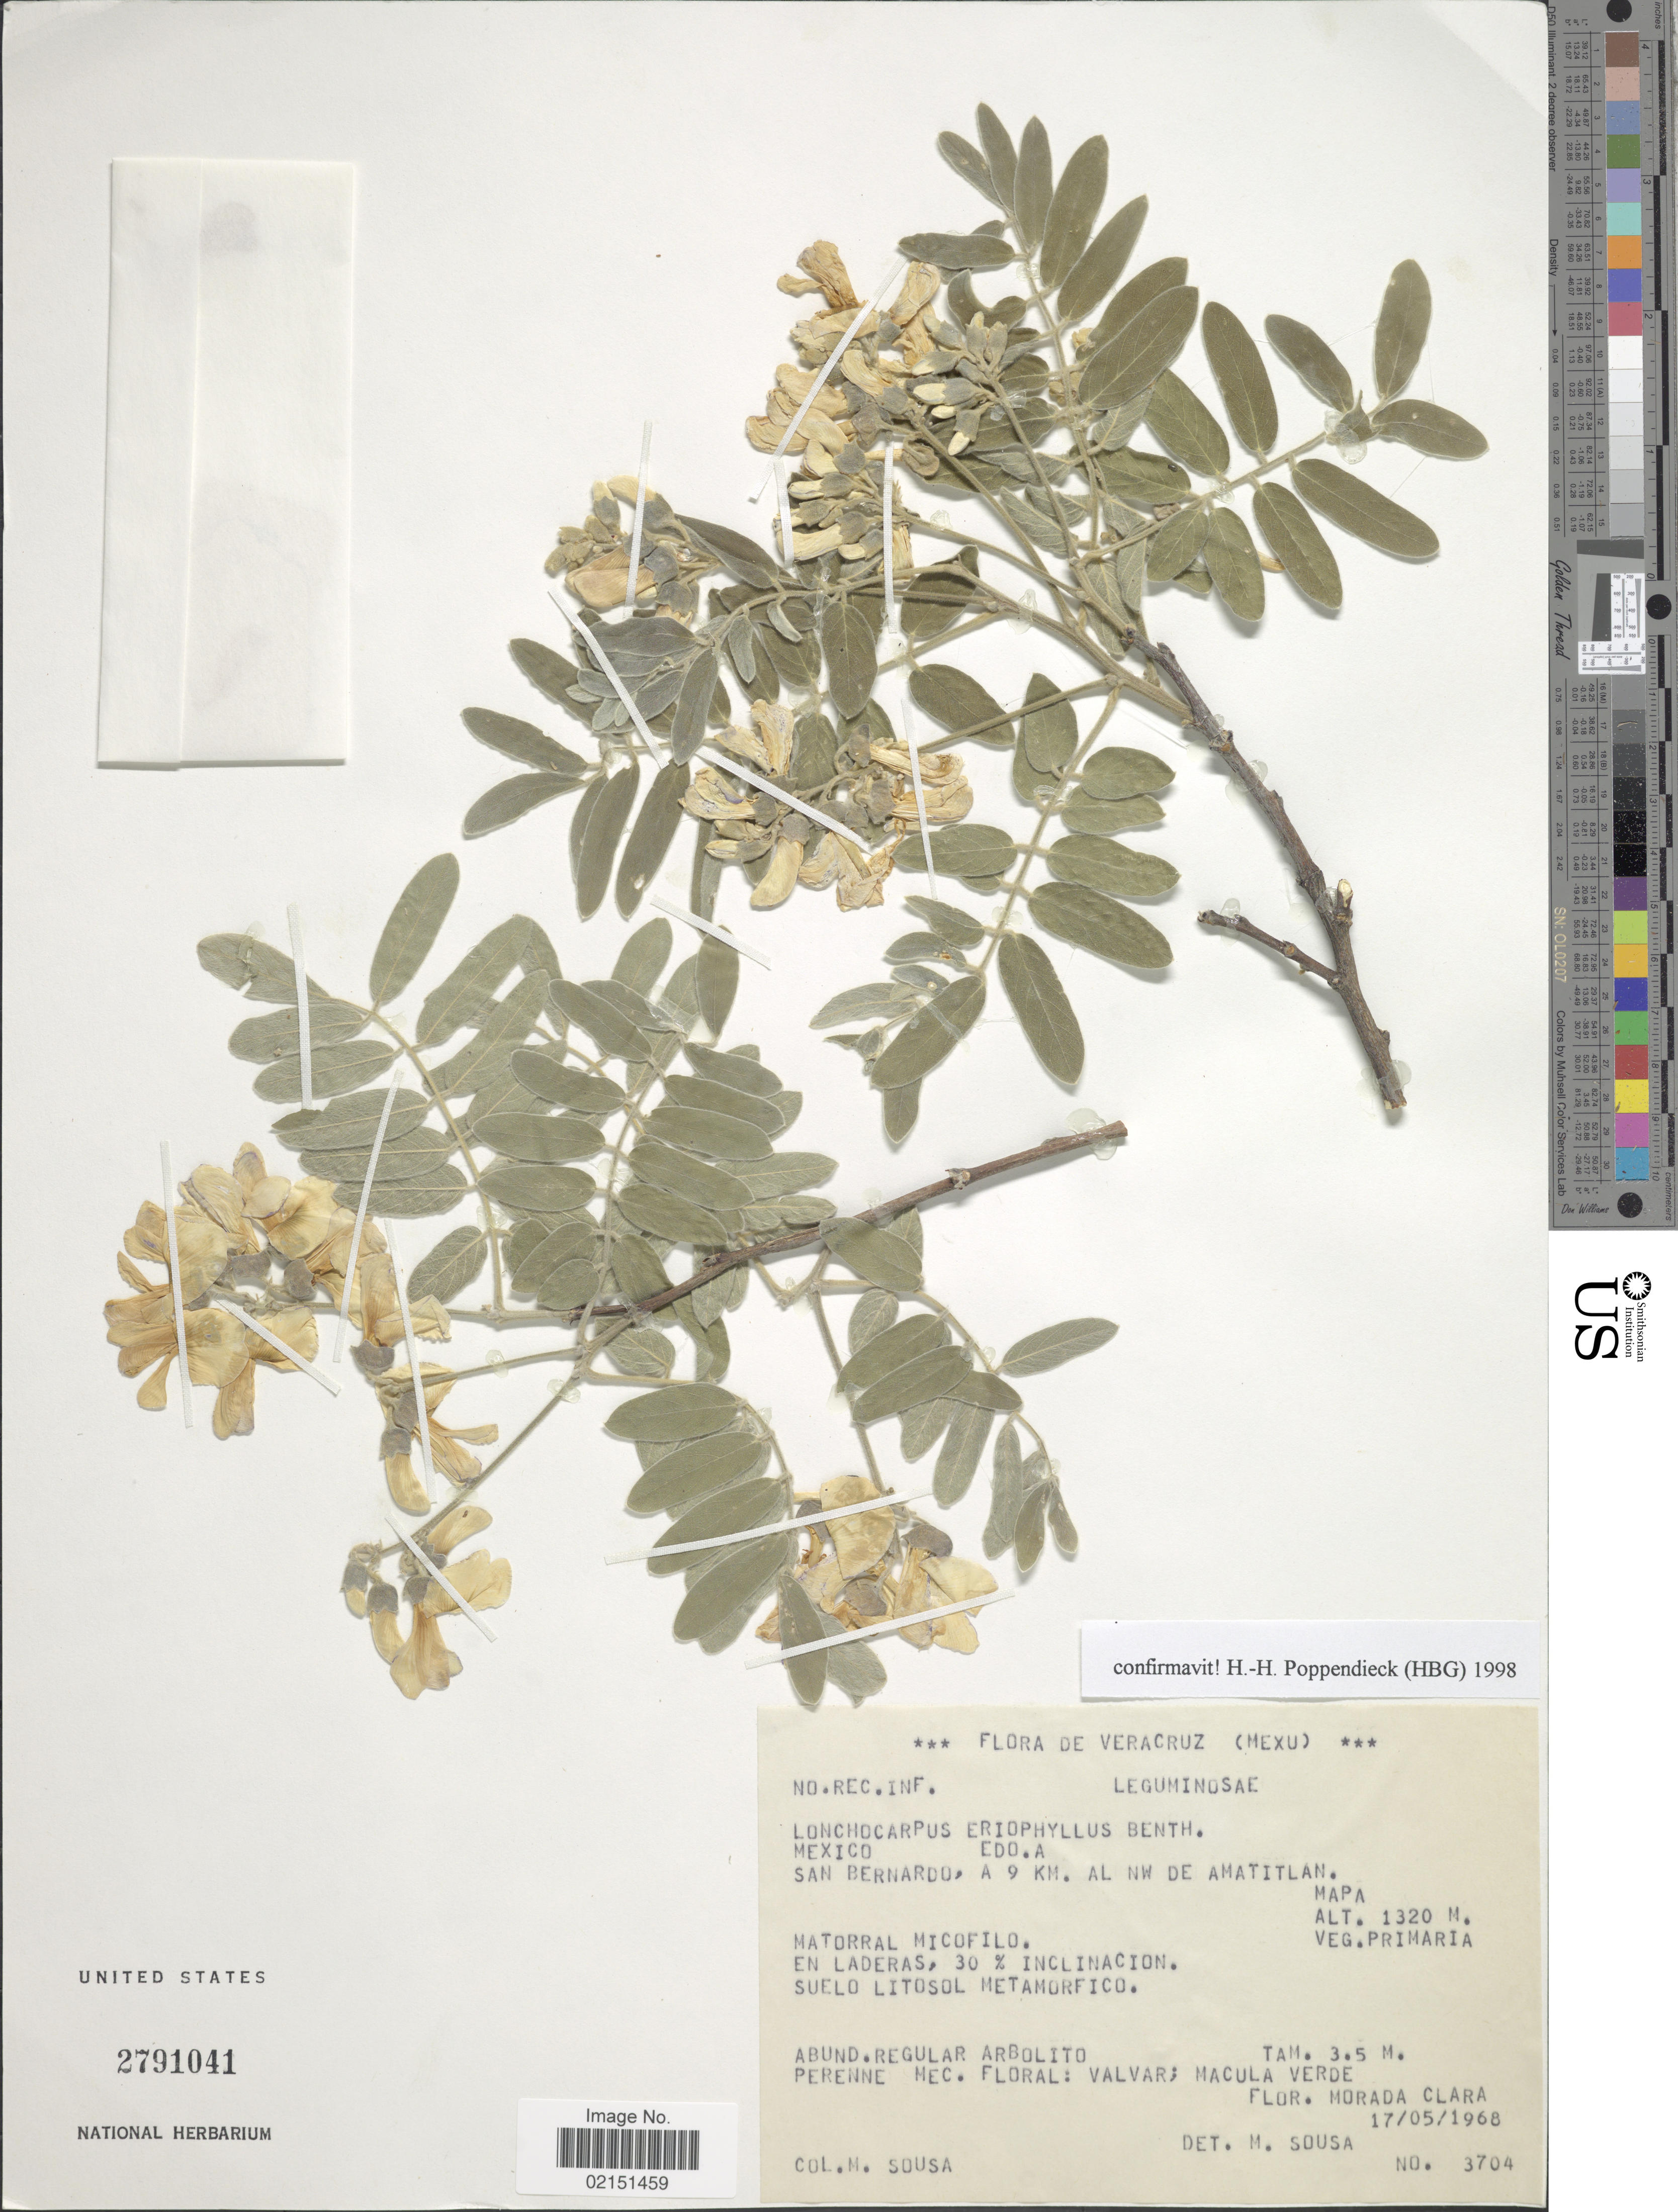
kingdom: Plantae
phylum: Tracheophyta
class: Magnoliopsida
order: Fabales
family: Fabaceae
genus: Lonchocarpus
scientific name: Lonchocarpus eriophyllus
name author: Benth.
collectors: M. Sousa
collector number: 3704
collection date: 1968-05-17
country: Mexico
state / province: Veracruz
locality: Veracruz (Mexu). Mexico. Edo. A. San Bernardo, a 9 km. al NW de Amatitlan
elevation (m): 1320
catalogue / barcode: US 2791041